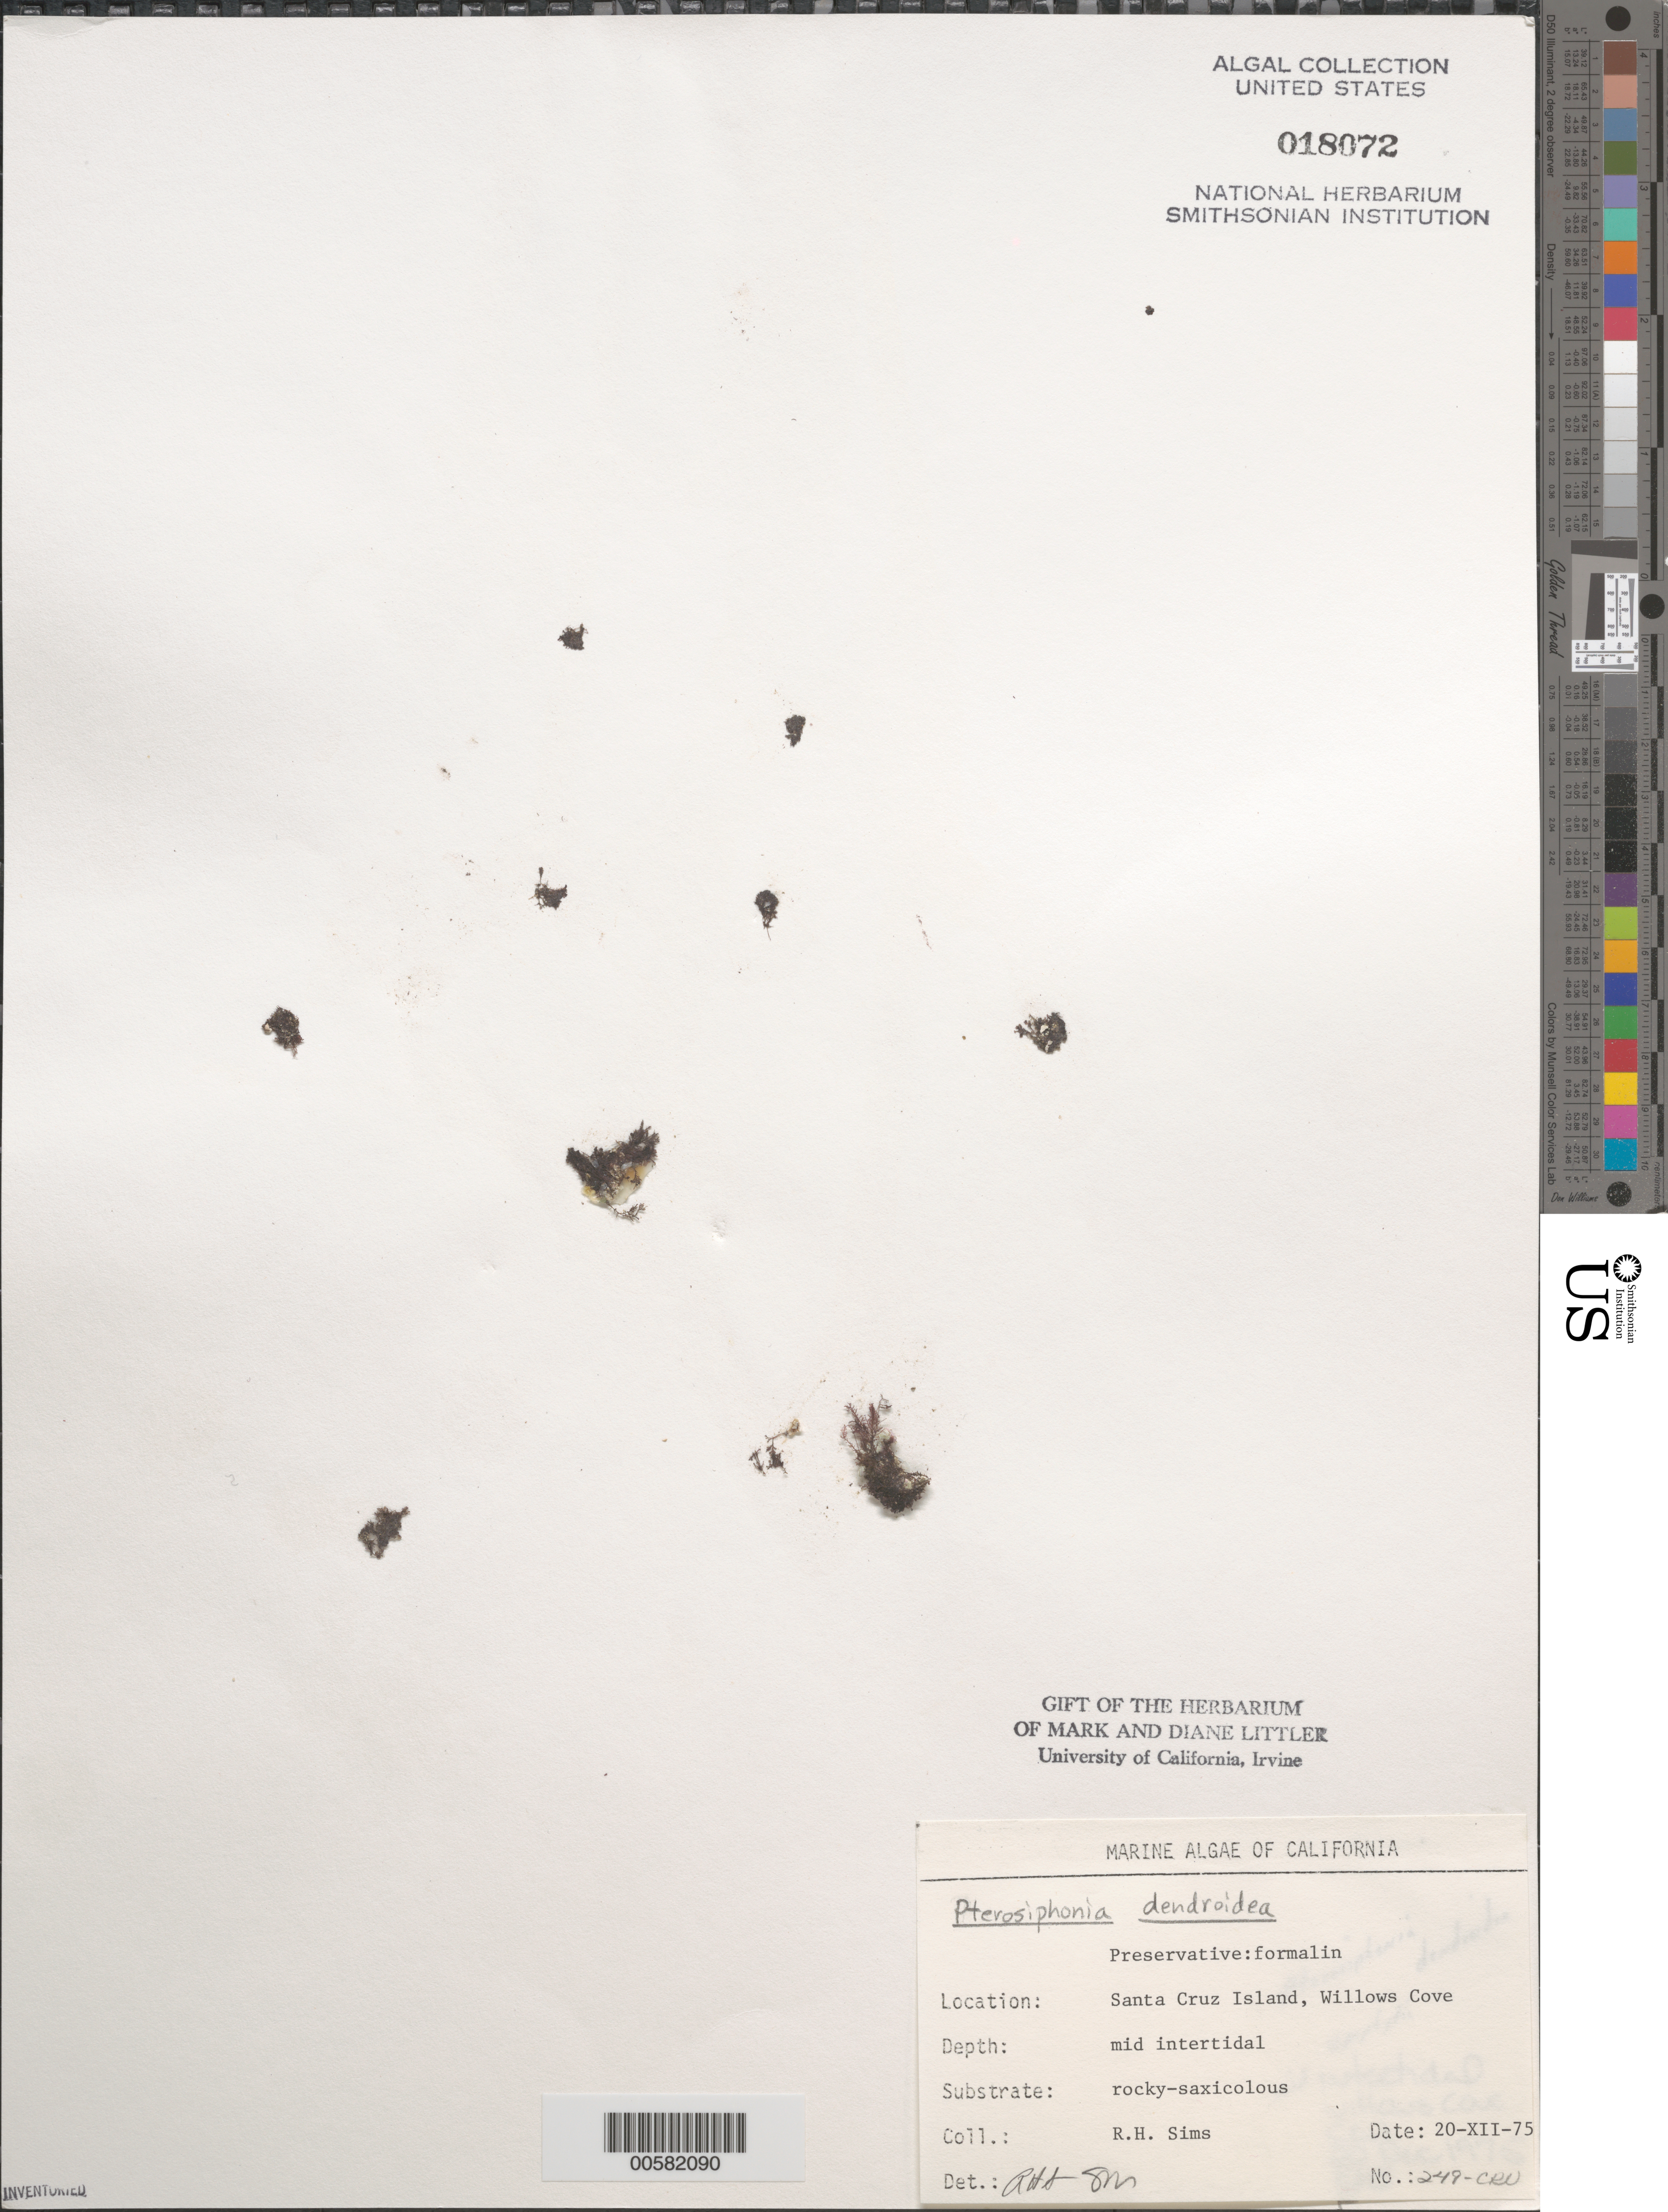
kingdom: Plantae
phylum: Rhodophyta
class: Florideophyceae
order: Ceramiales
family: Rhodomelaceae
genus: Symphyocladiella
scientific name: Symphyocladiella dendroidea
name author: (Montagne) Bustamante et al.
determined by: Algae name updating Project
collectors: R. H. Sims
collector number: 249-cru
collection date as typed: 20 Dec 1975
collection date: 1975-12-20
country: United States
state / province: California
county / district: Santa Barbara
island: Santa Cruz Island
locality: Willows Cove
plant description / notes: BLM-SOCALBIGHT Rocky Intertidal Survey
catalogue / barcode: US 18072